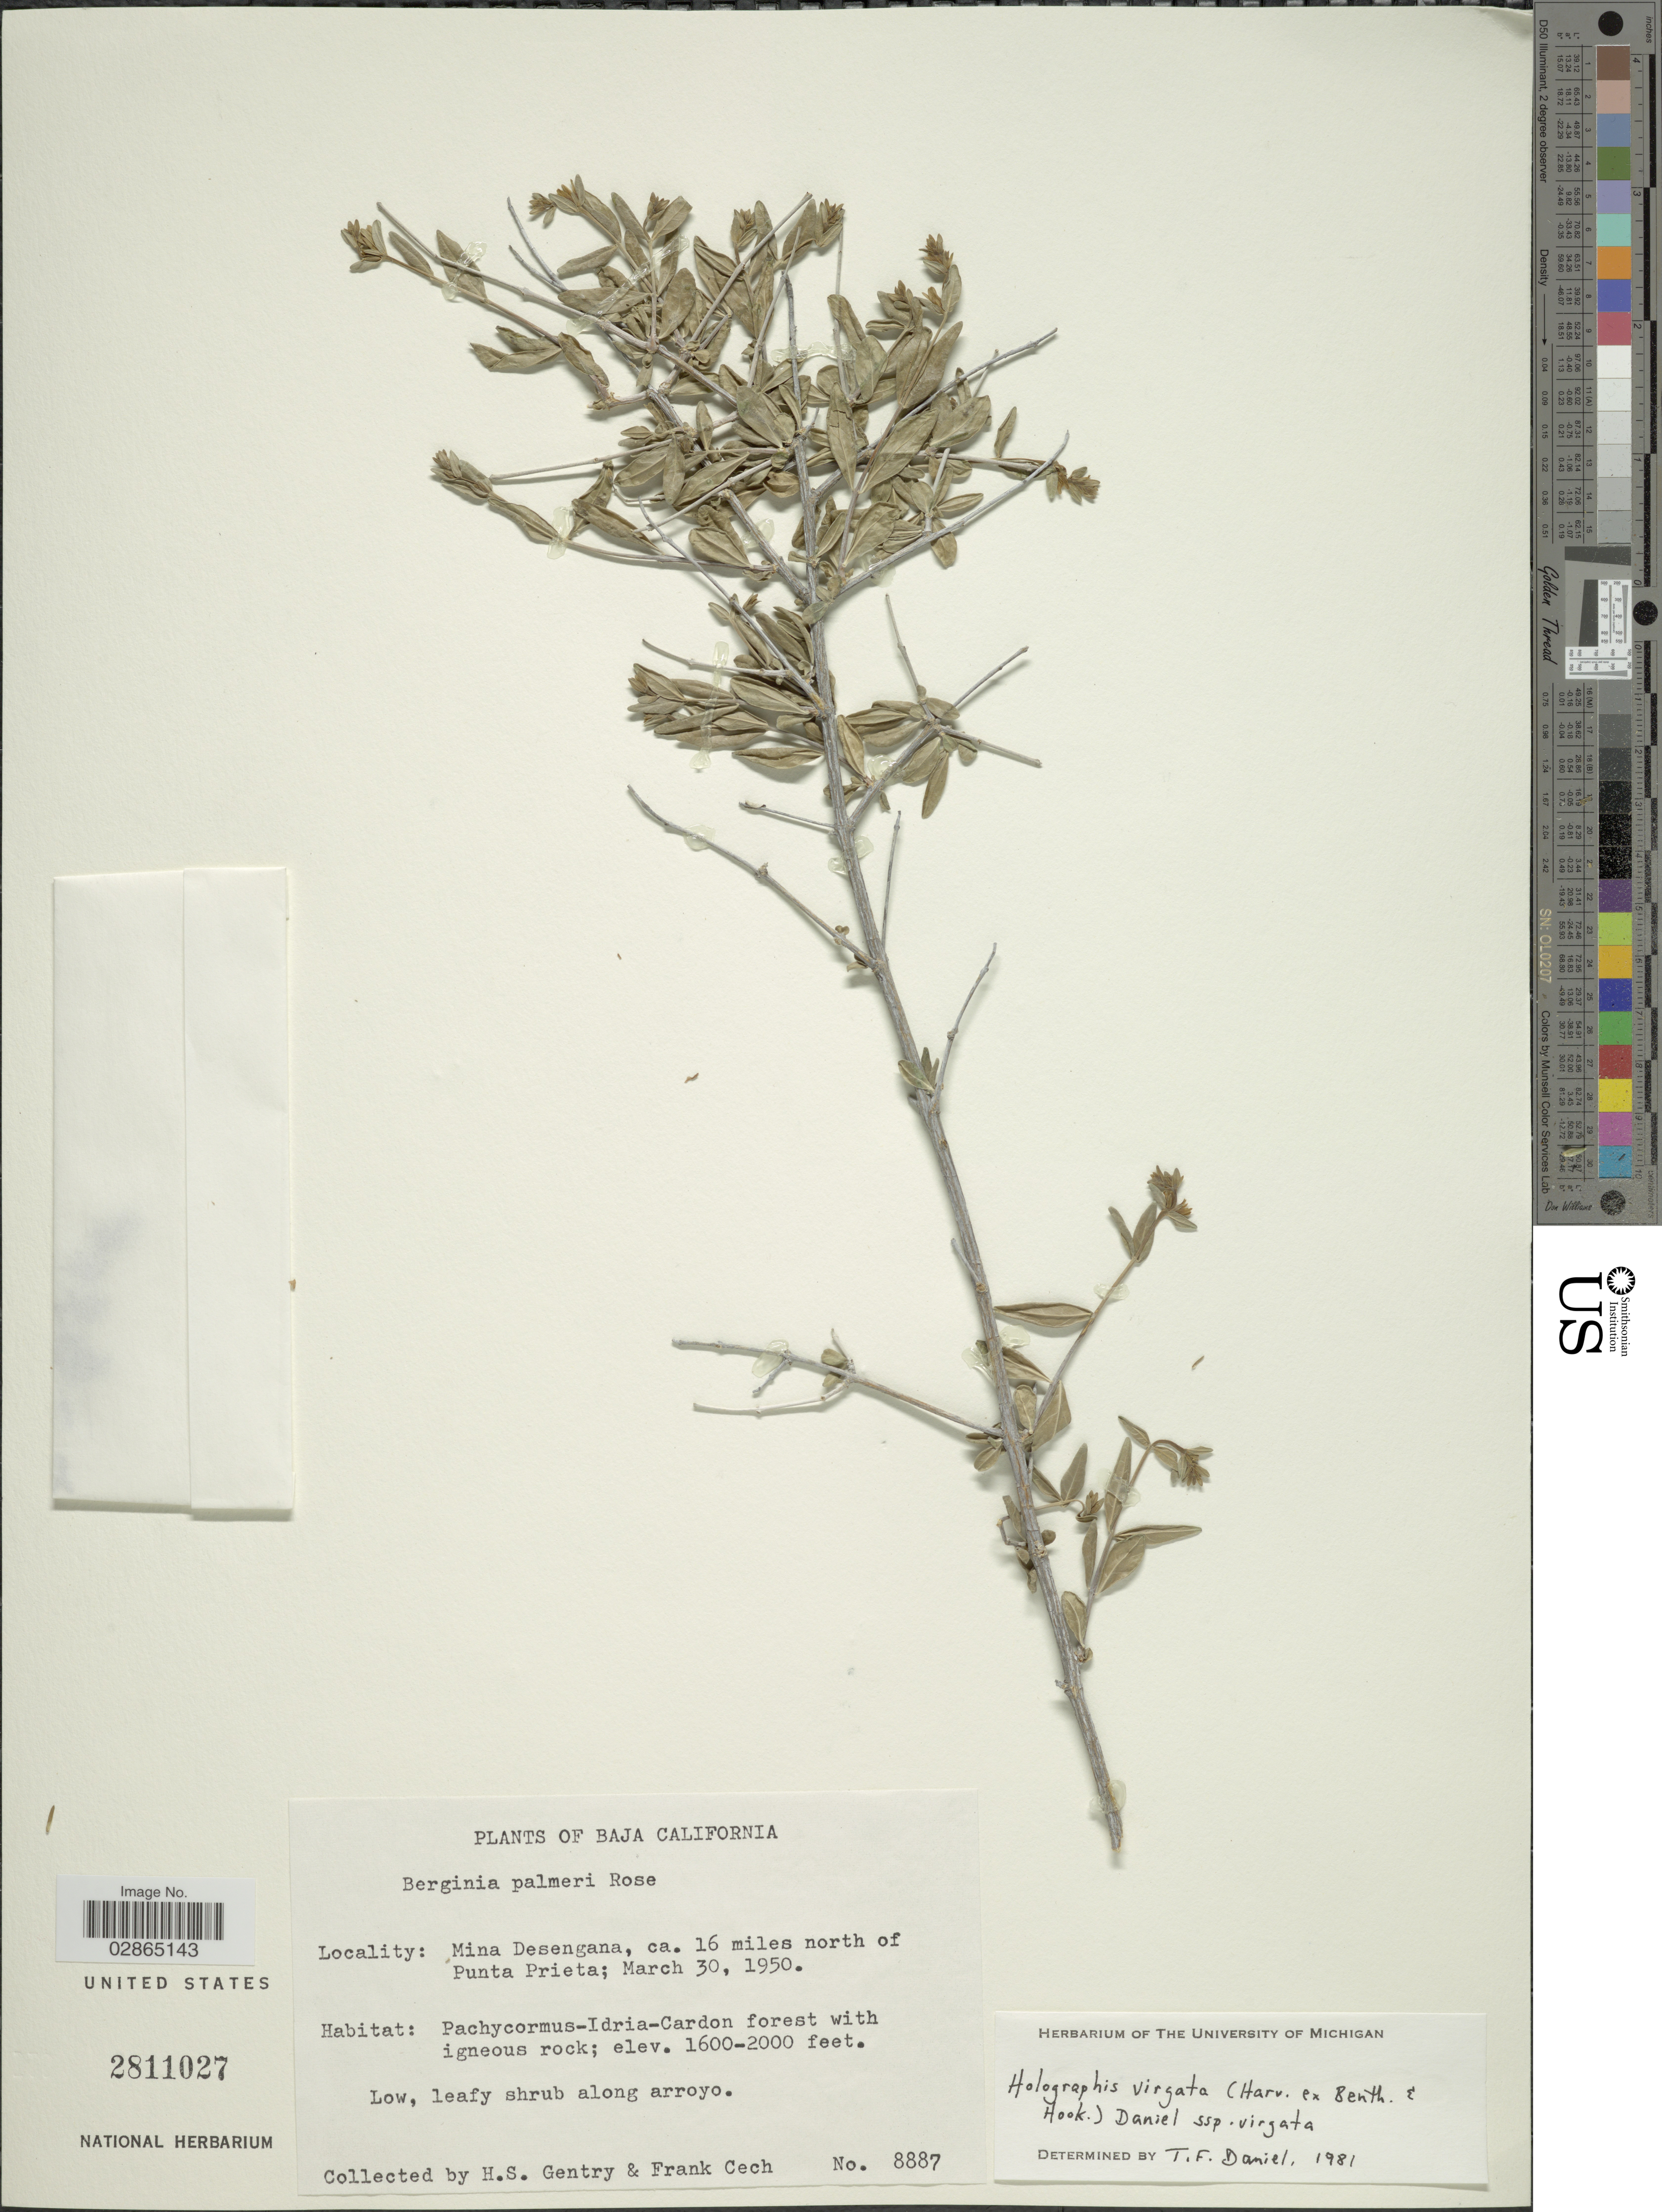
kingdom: Plantae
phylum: Tracheophyta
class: Magnoliopsida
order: Lamiales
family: Acanthaceae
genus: Holographis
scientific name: Holographis virgata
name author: (Harv. ex Benth.) T.F. Daniel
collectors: H. S. Gentry & F. Cech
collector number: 8887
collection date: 1950-03-30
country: Mexico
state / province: Baja California Norte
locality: Mina Desengana, ca. 16 miles north of Punta Prieta.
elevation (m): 488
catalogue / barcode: US 2811027